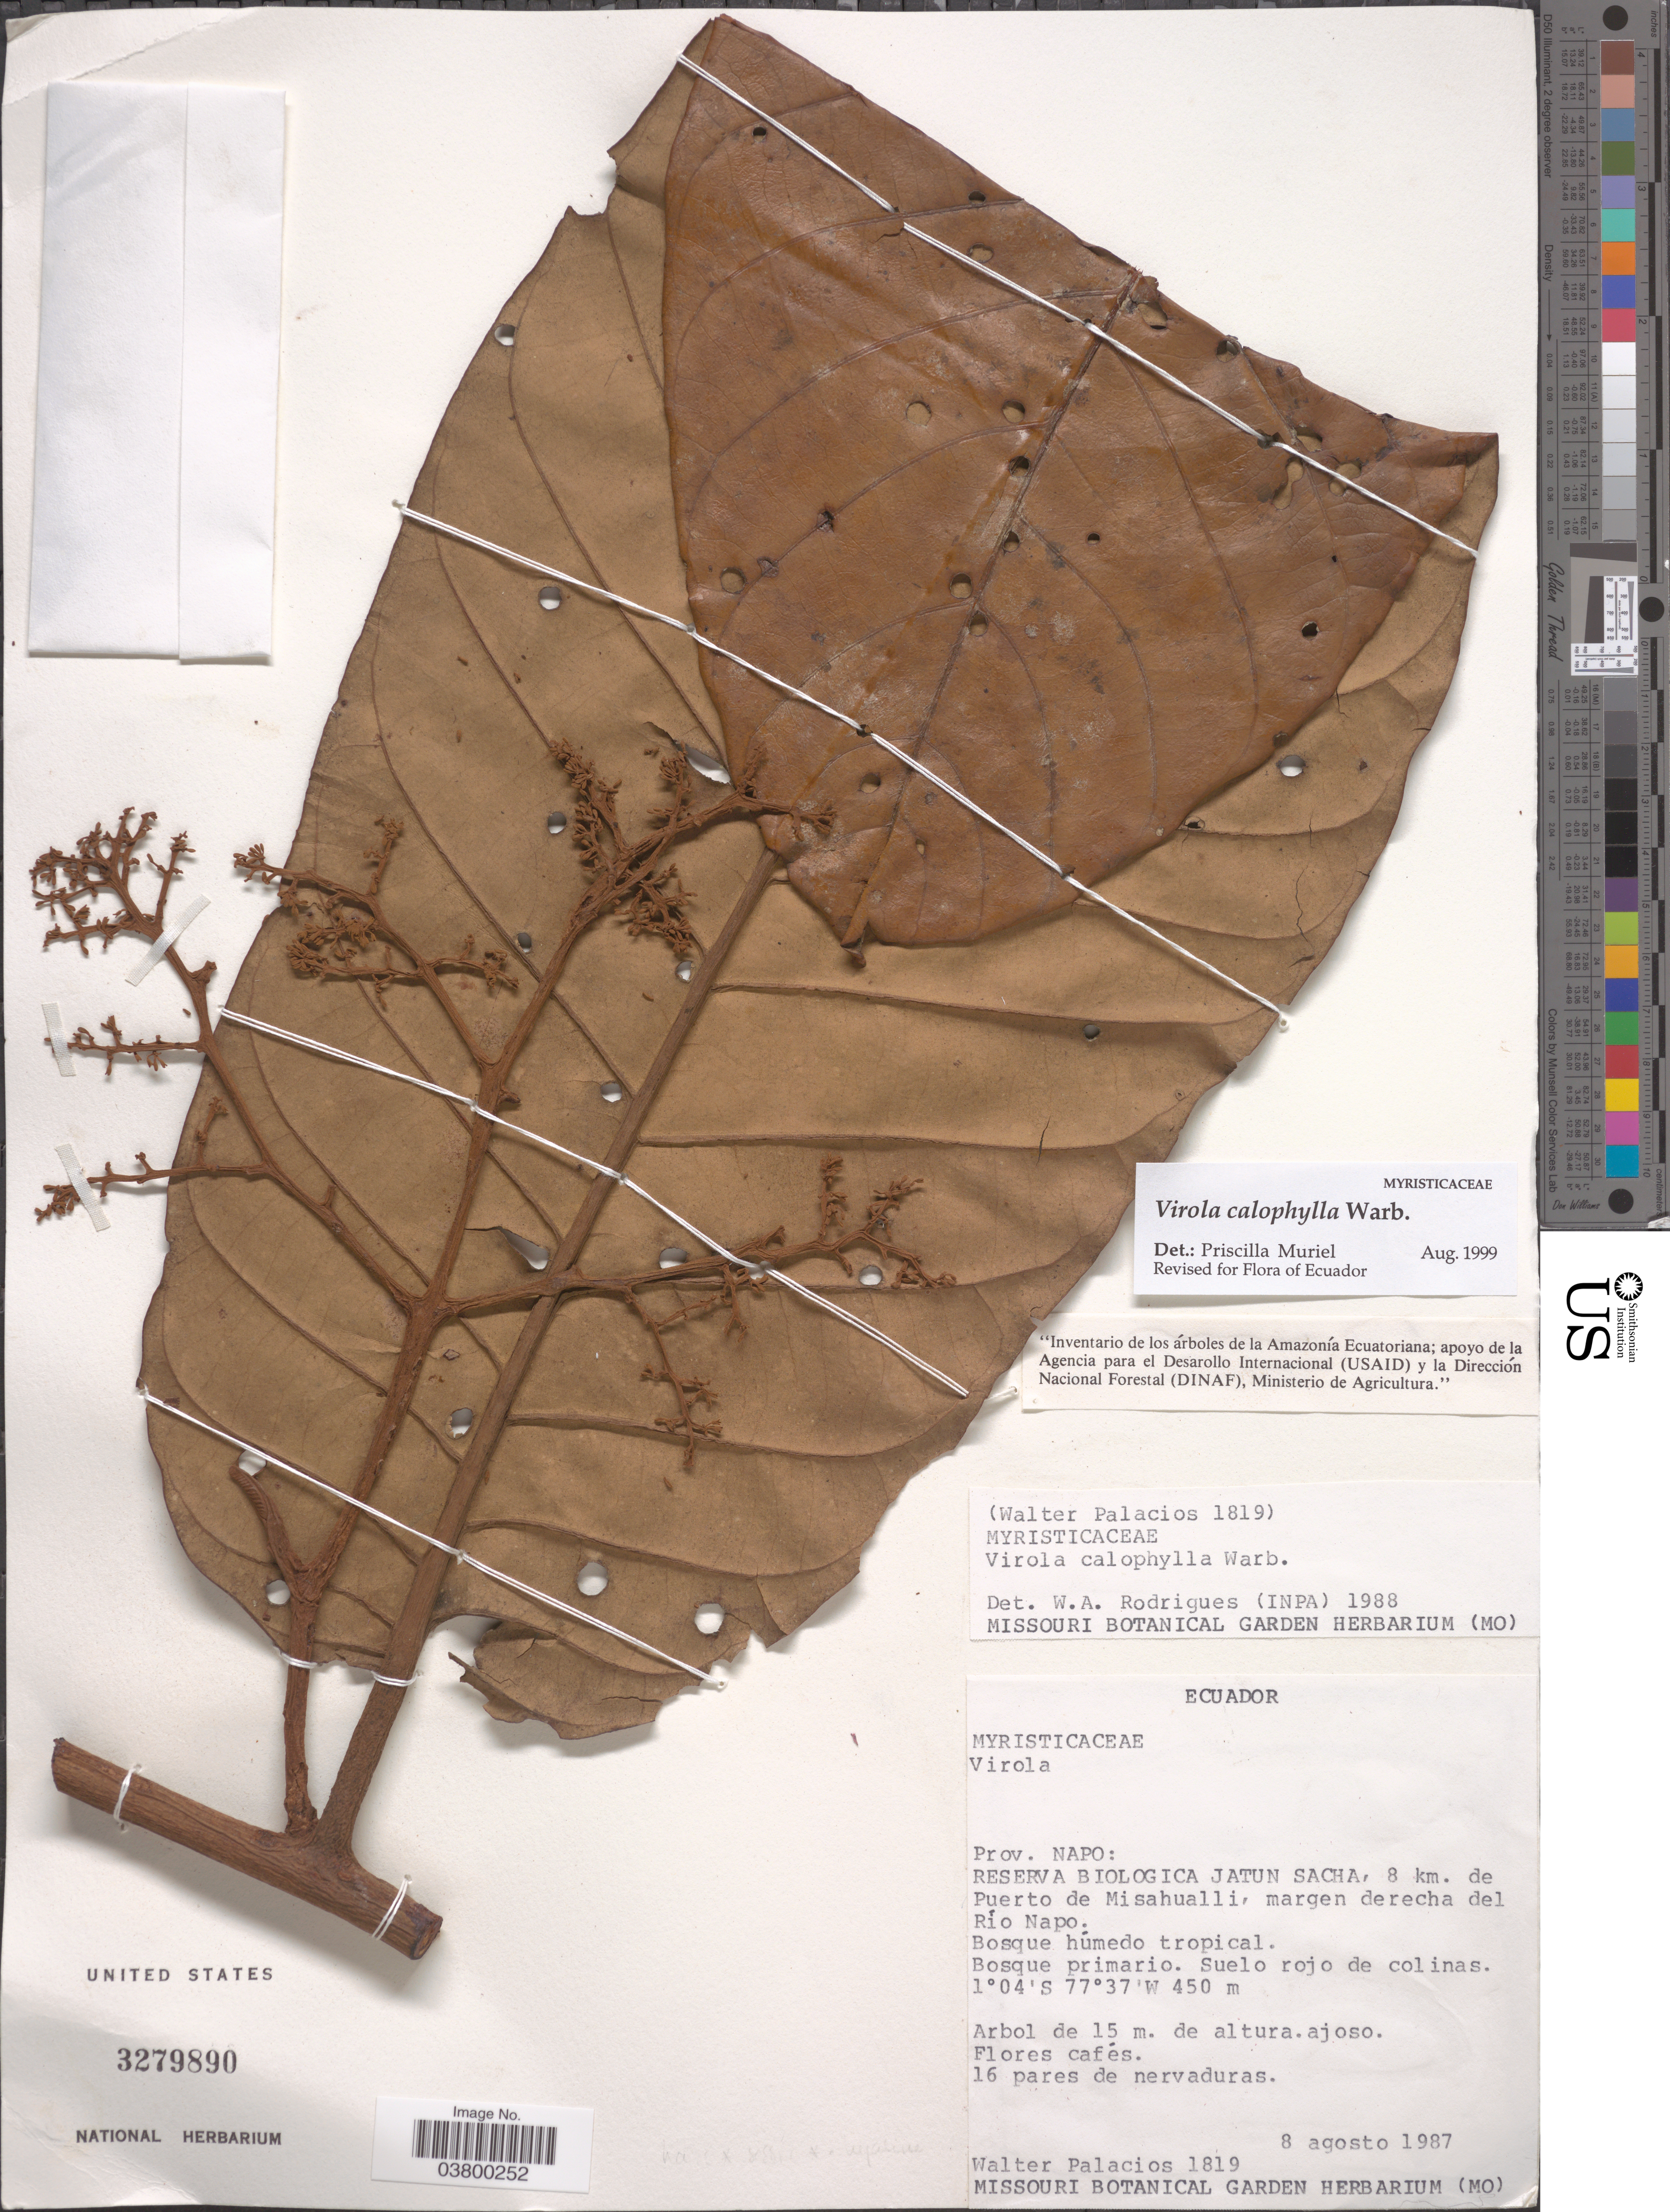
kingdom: Plantae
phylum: Tracheophyta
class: Magnoliopsida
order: Magnoliales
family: Myristicaceae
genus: Virola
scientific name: Virola calophylla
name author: (Spruce) Warb.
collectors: W. Palacios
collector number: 1819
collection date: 1987-08-08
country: Ecuador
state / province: Napo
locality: Reserva Biologica Jatun Sacha, 8 km. de Puerto de Misahualli, margen derecha del Río Napo.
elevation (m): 450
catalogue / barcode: US 3279890